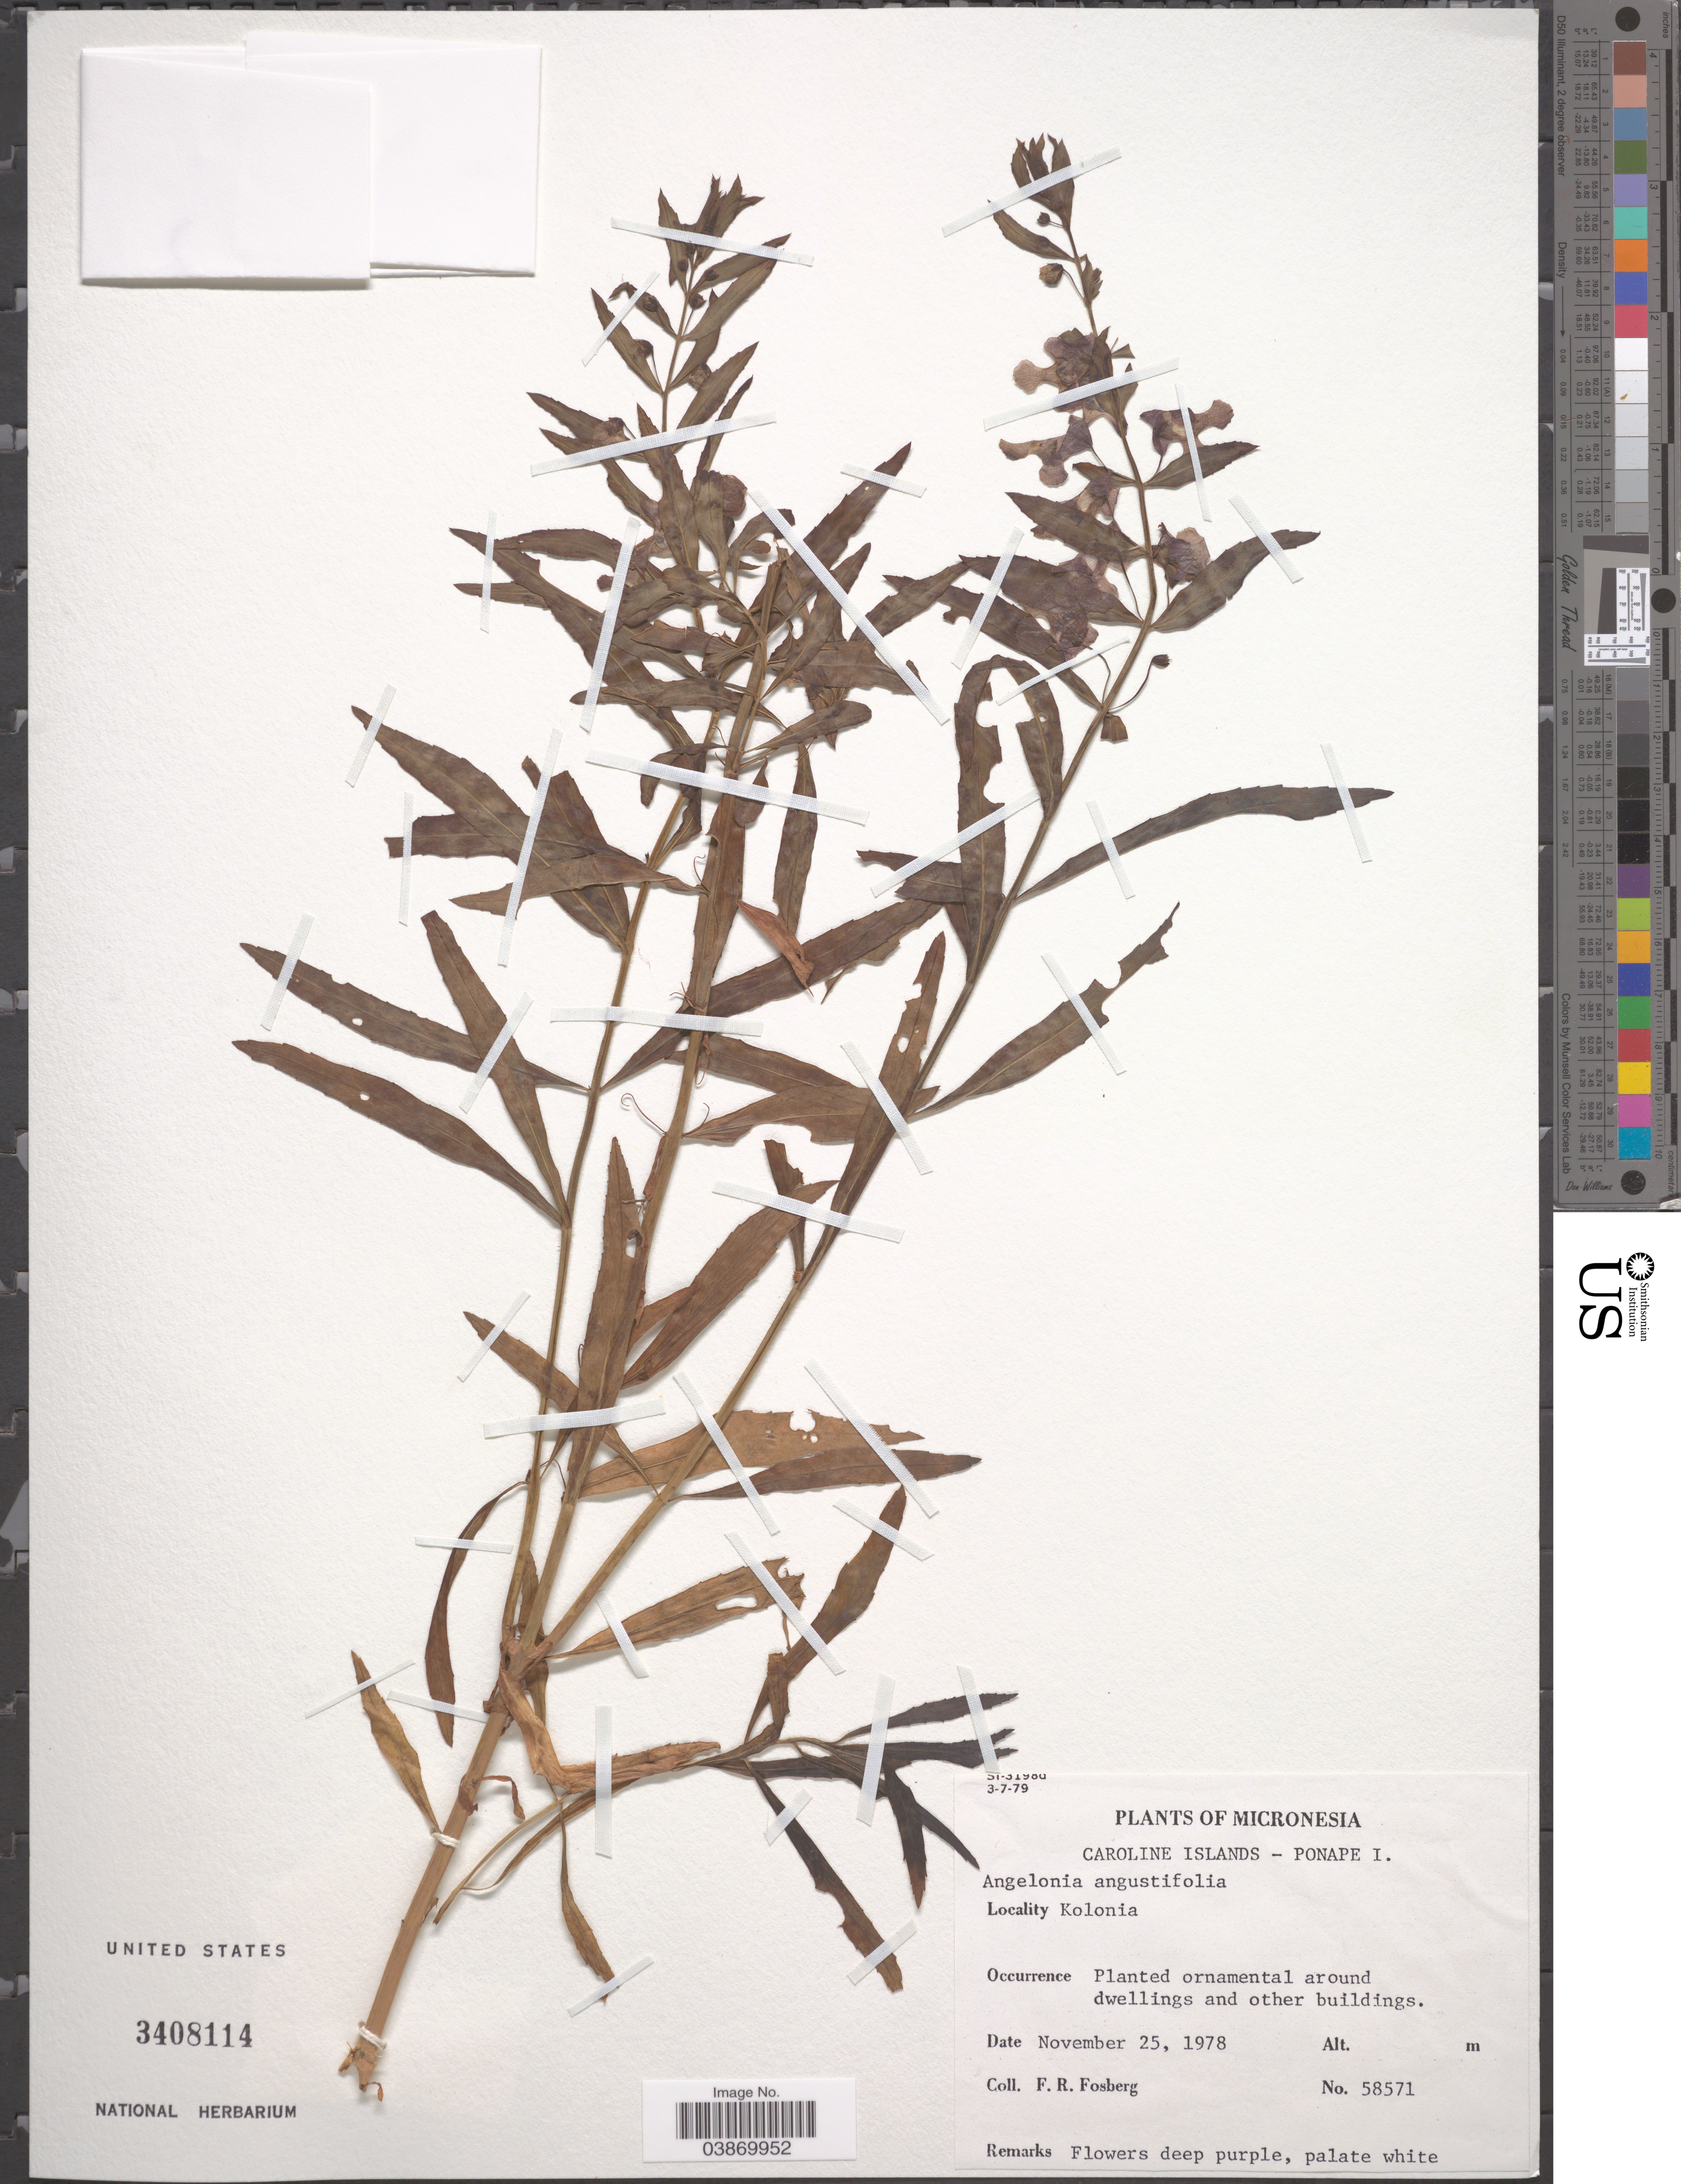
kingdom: Plantae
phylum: Tracheophyta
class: Magnoliopsida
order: Lamiales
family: Plantaginaceae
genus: Angelonia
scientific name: Angelonia angustifolia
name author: Benth.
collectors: F. R. Fosberg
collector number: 58571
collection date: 1978-11-25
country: Micronesia, Federated States of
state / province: Pohnpei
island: Pohnpei [Ponape]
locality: Caroline Islands - Ponape I. Kolonia.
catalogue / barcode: US 3408114